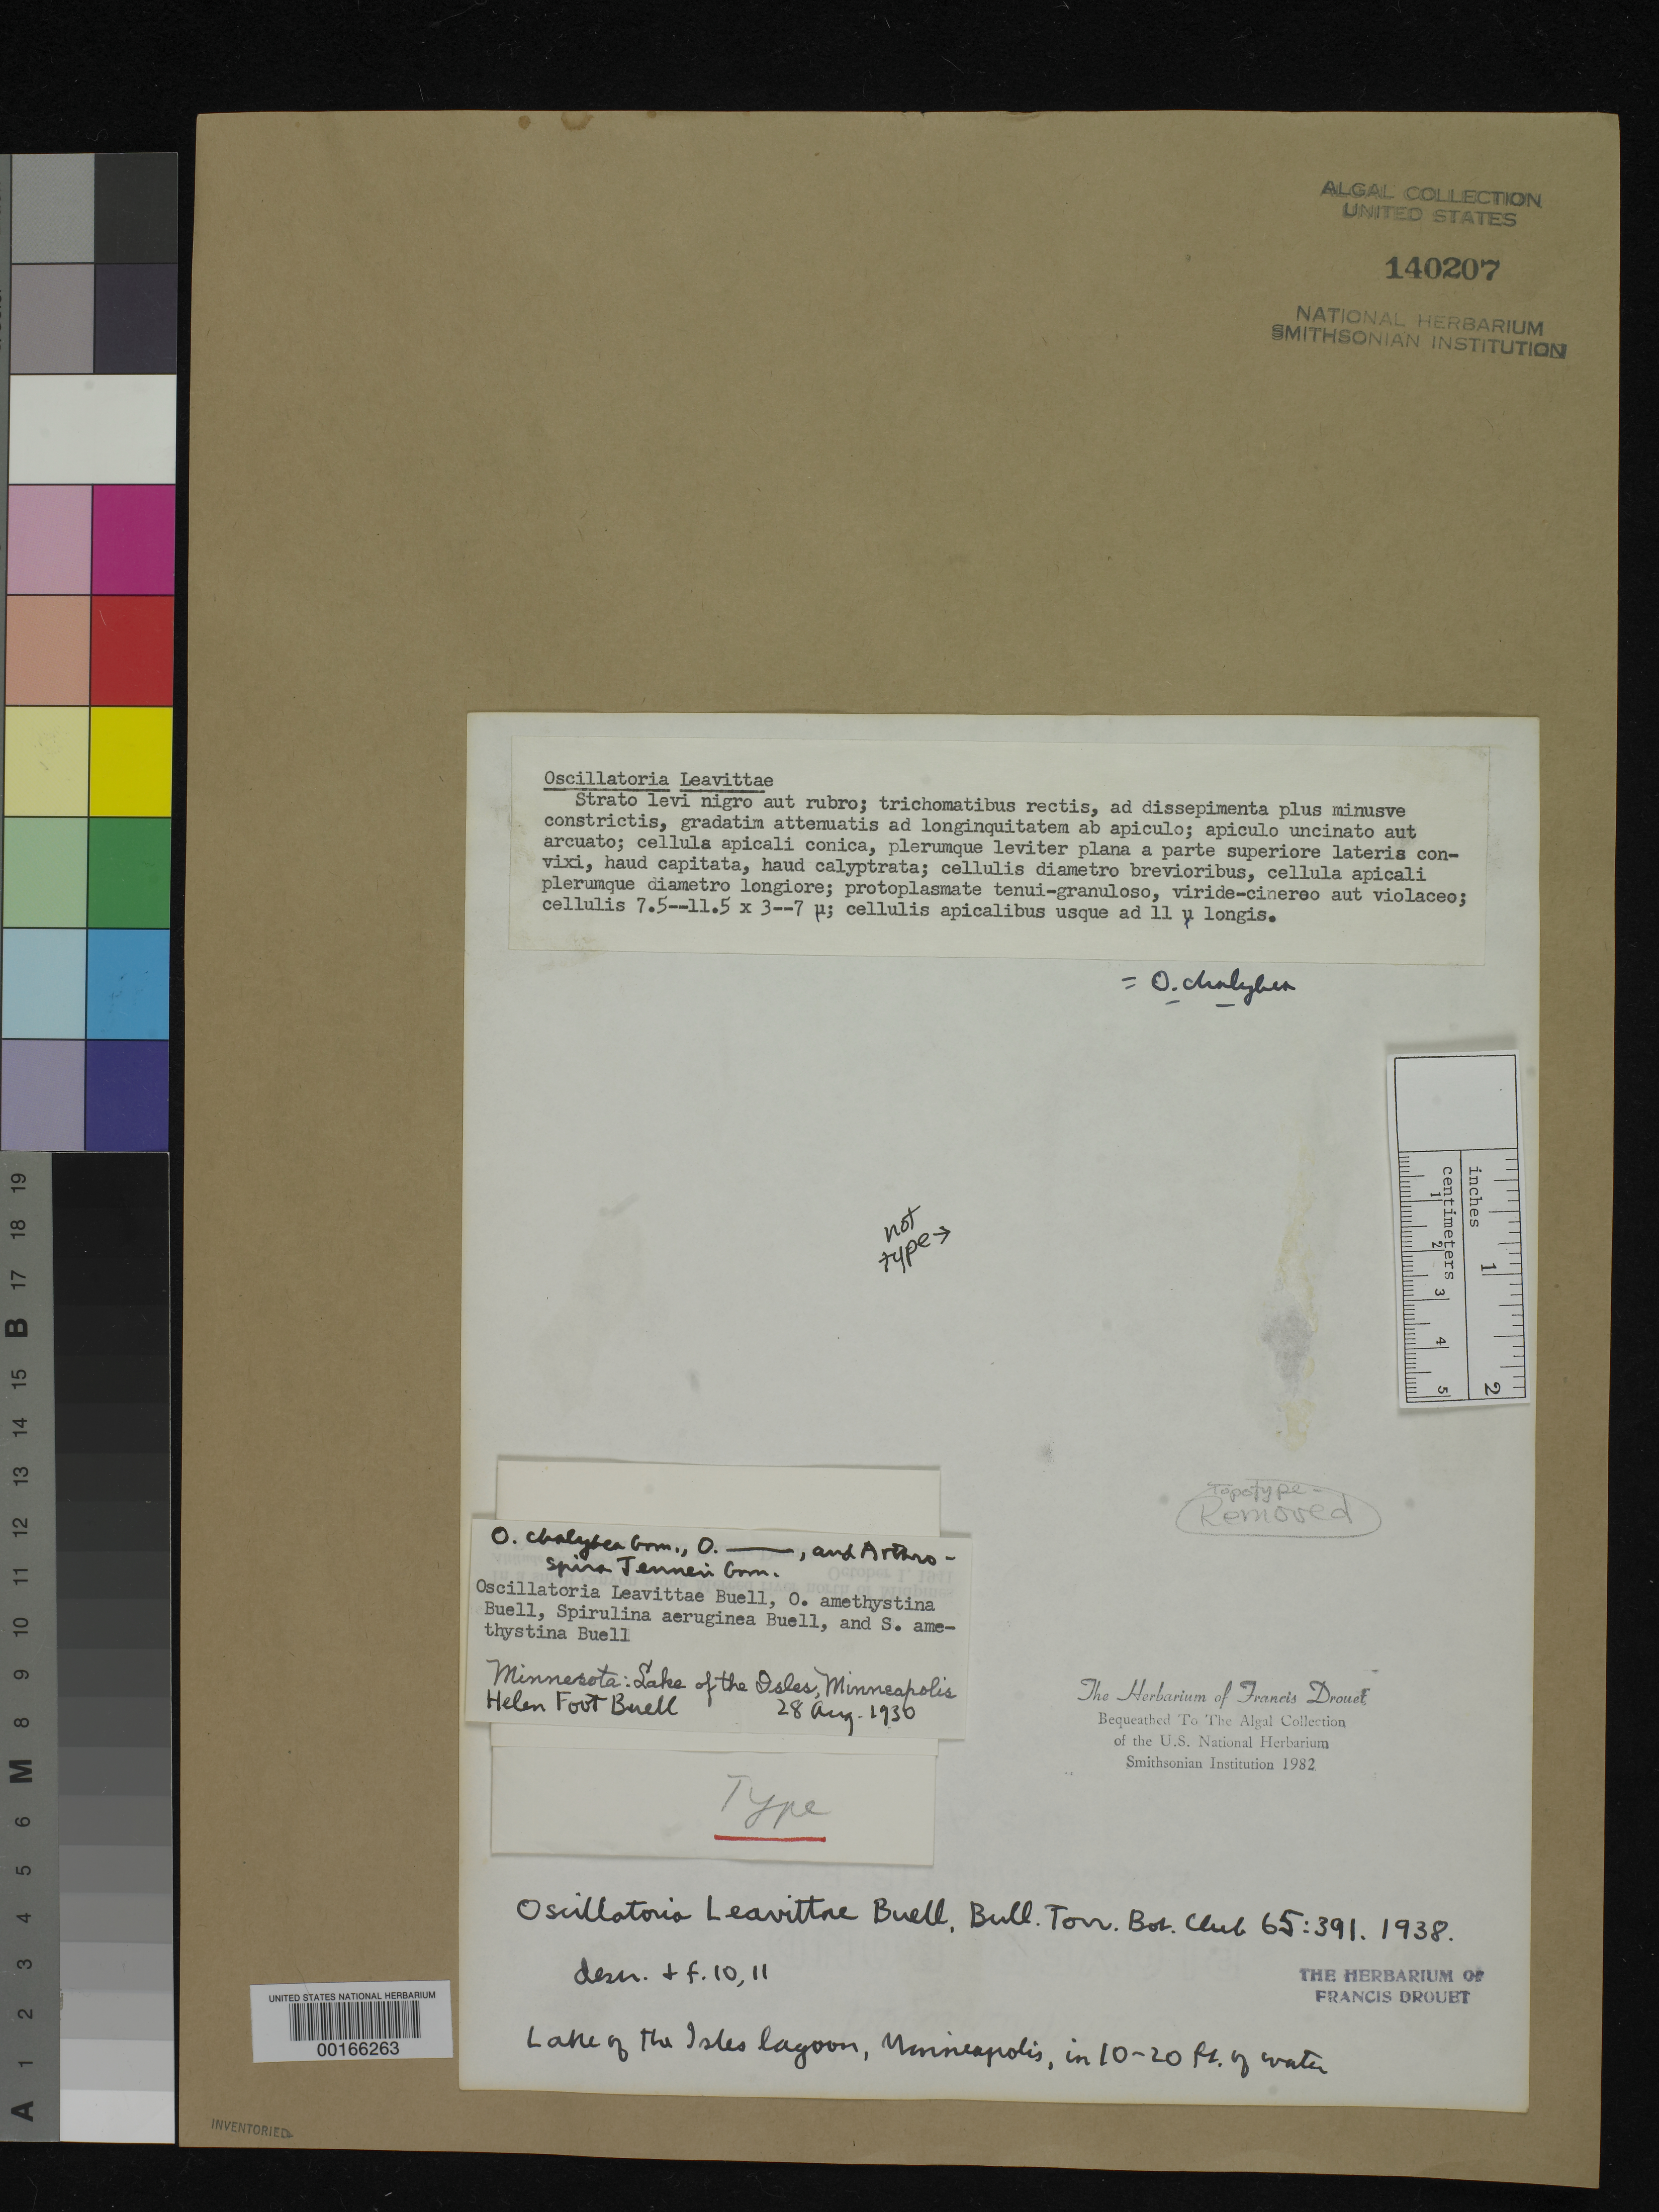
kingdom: Bacteria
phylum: Cyanobacteria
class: Cyanobacteriia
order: Cyanobacteriales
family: Oscillatoriaceae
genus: Oscillatoria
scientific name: Oscillatoria leavittae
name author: Buell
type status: Isotype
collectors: M. Buell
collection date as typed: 28 Aug 1930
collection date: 1930-08-28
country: United States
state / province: Minnesota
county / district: Hennepin County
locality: Lake of the Isles Lagoon, Minneapolis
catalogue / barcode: US 140207